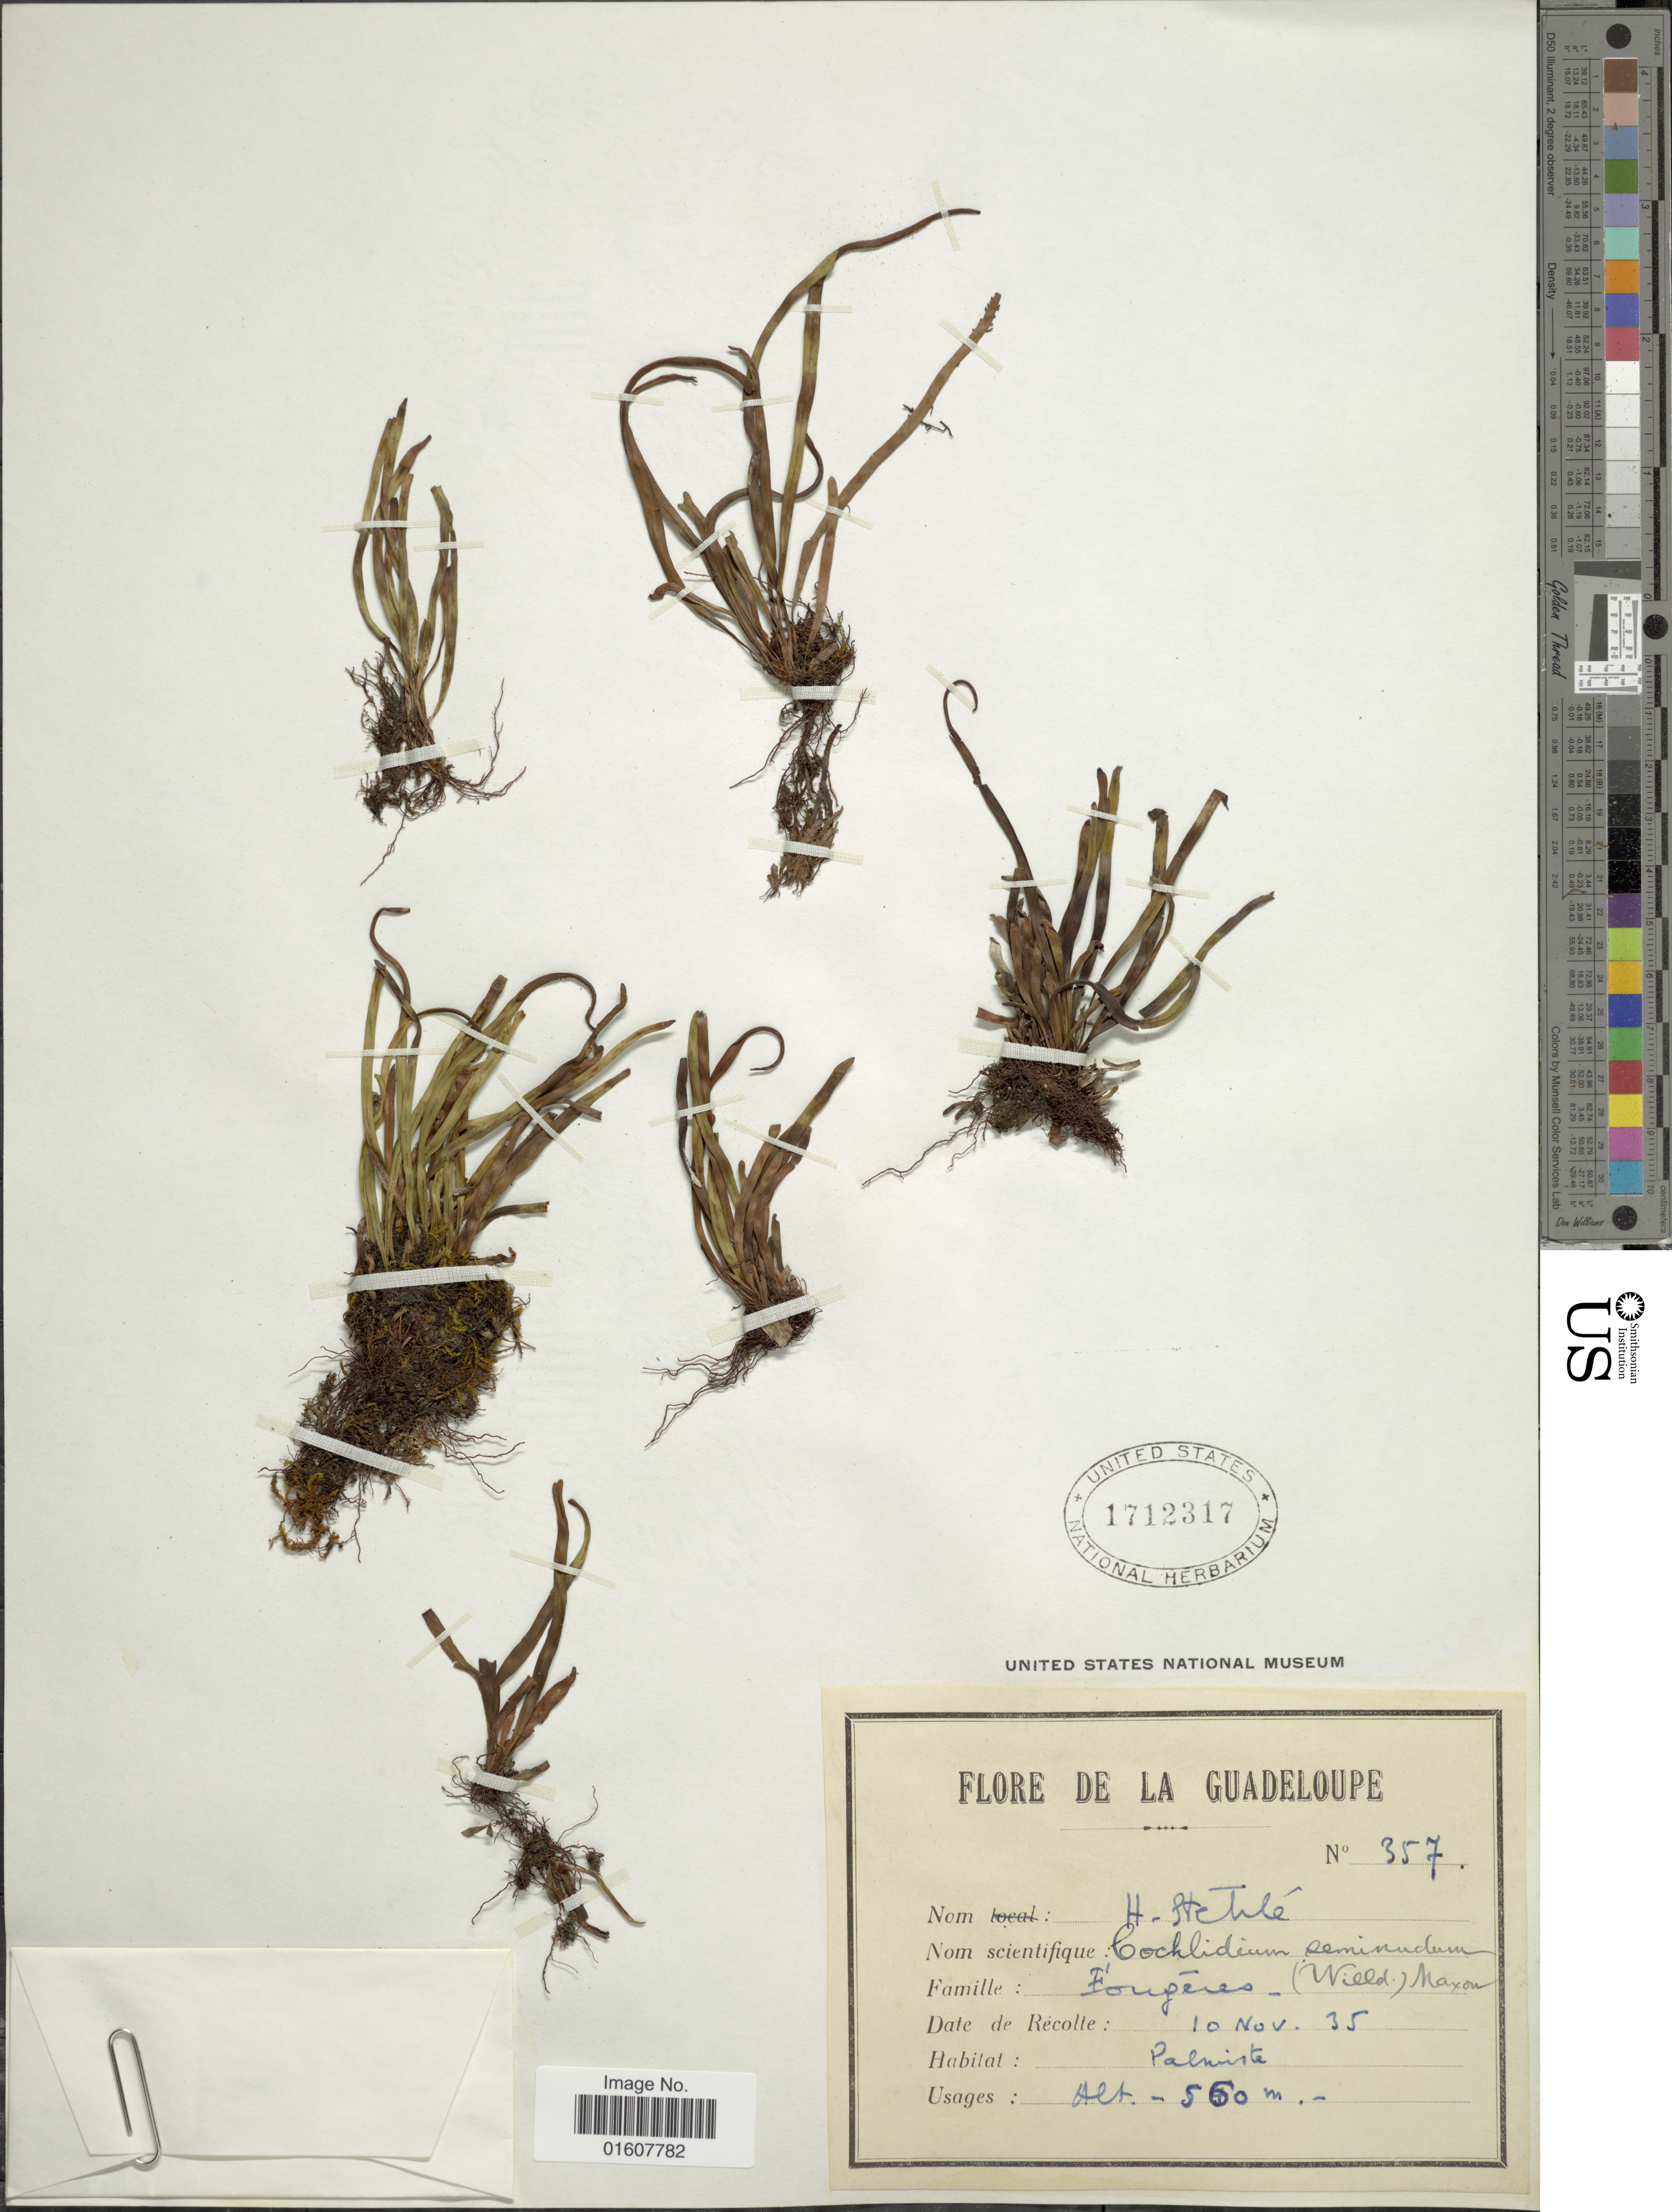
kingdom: Plantae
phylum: Tracheophyta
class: Polypodiopsida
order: Polypodiales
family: Polypodiaceae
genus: Cochlidium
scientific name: Cochlidium seminudum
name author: (Willd.) Maxon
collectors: H. Stehlé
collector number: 357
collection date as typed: Transcribed d/m/y: 10/11/35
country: Guadeloupe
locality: Palmiste.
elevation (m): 560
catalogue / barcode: US 1712317